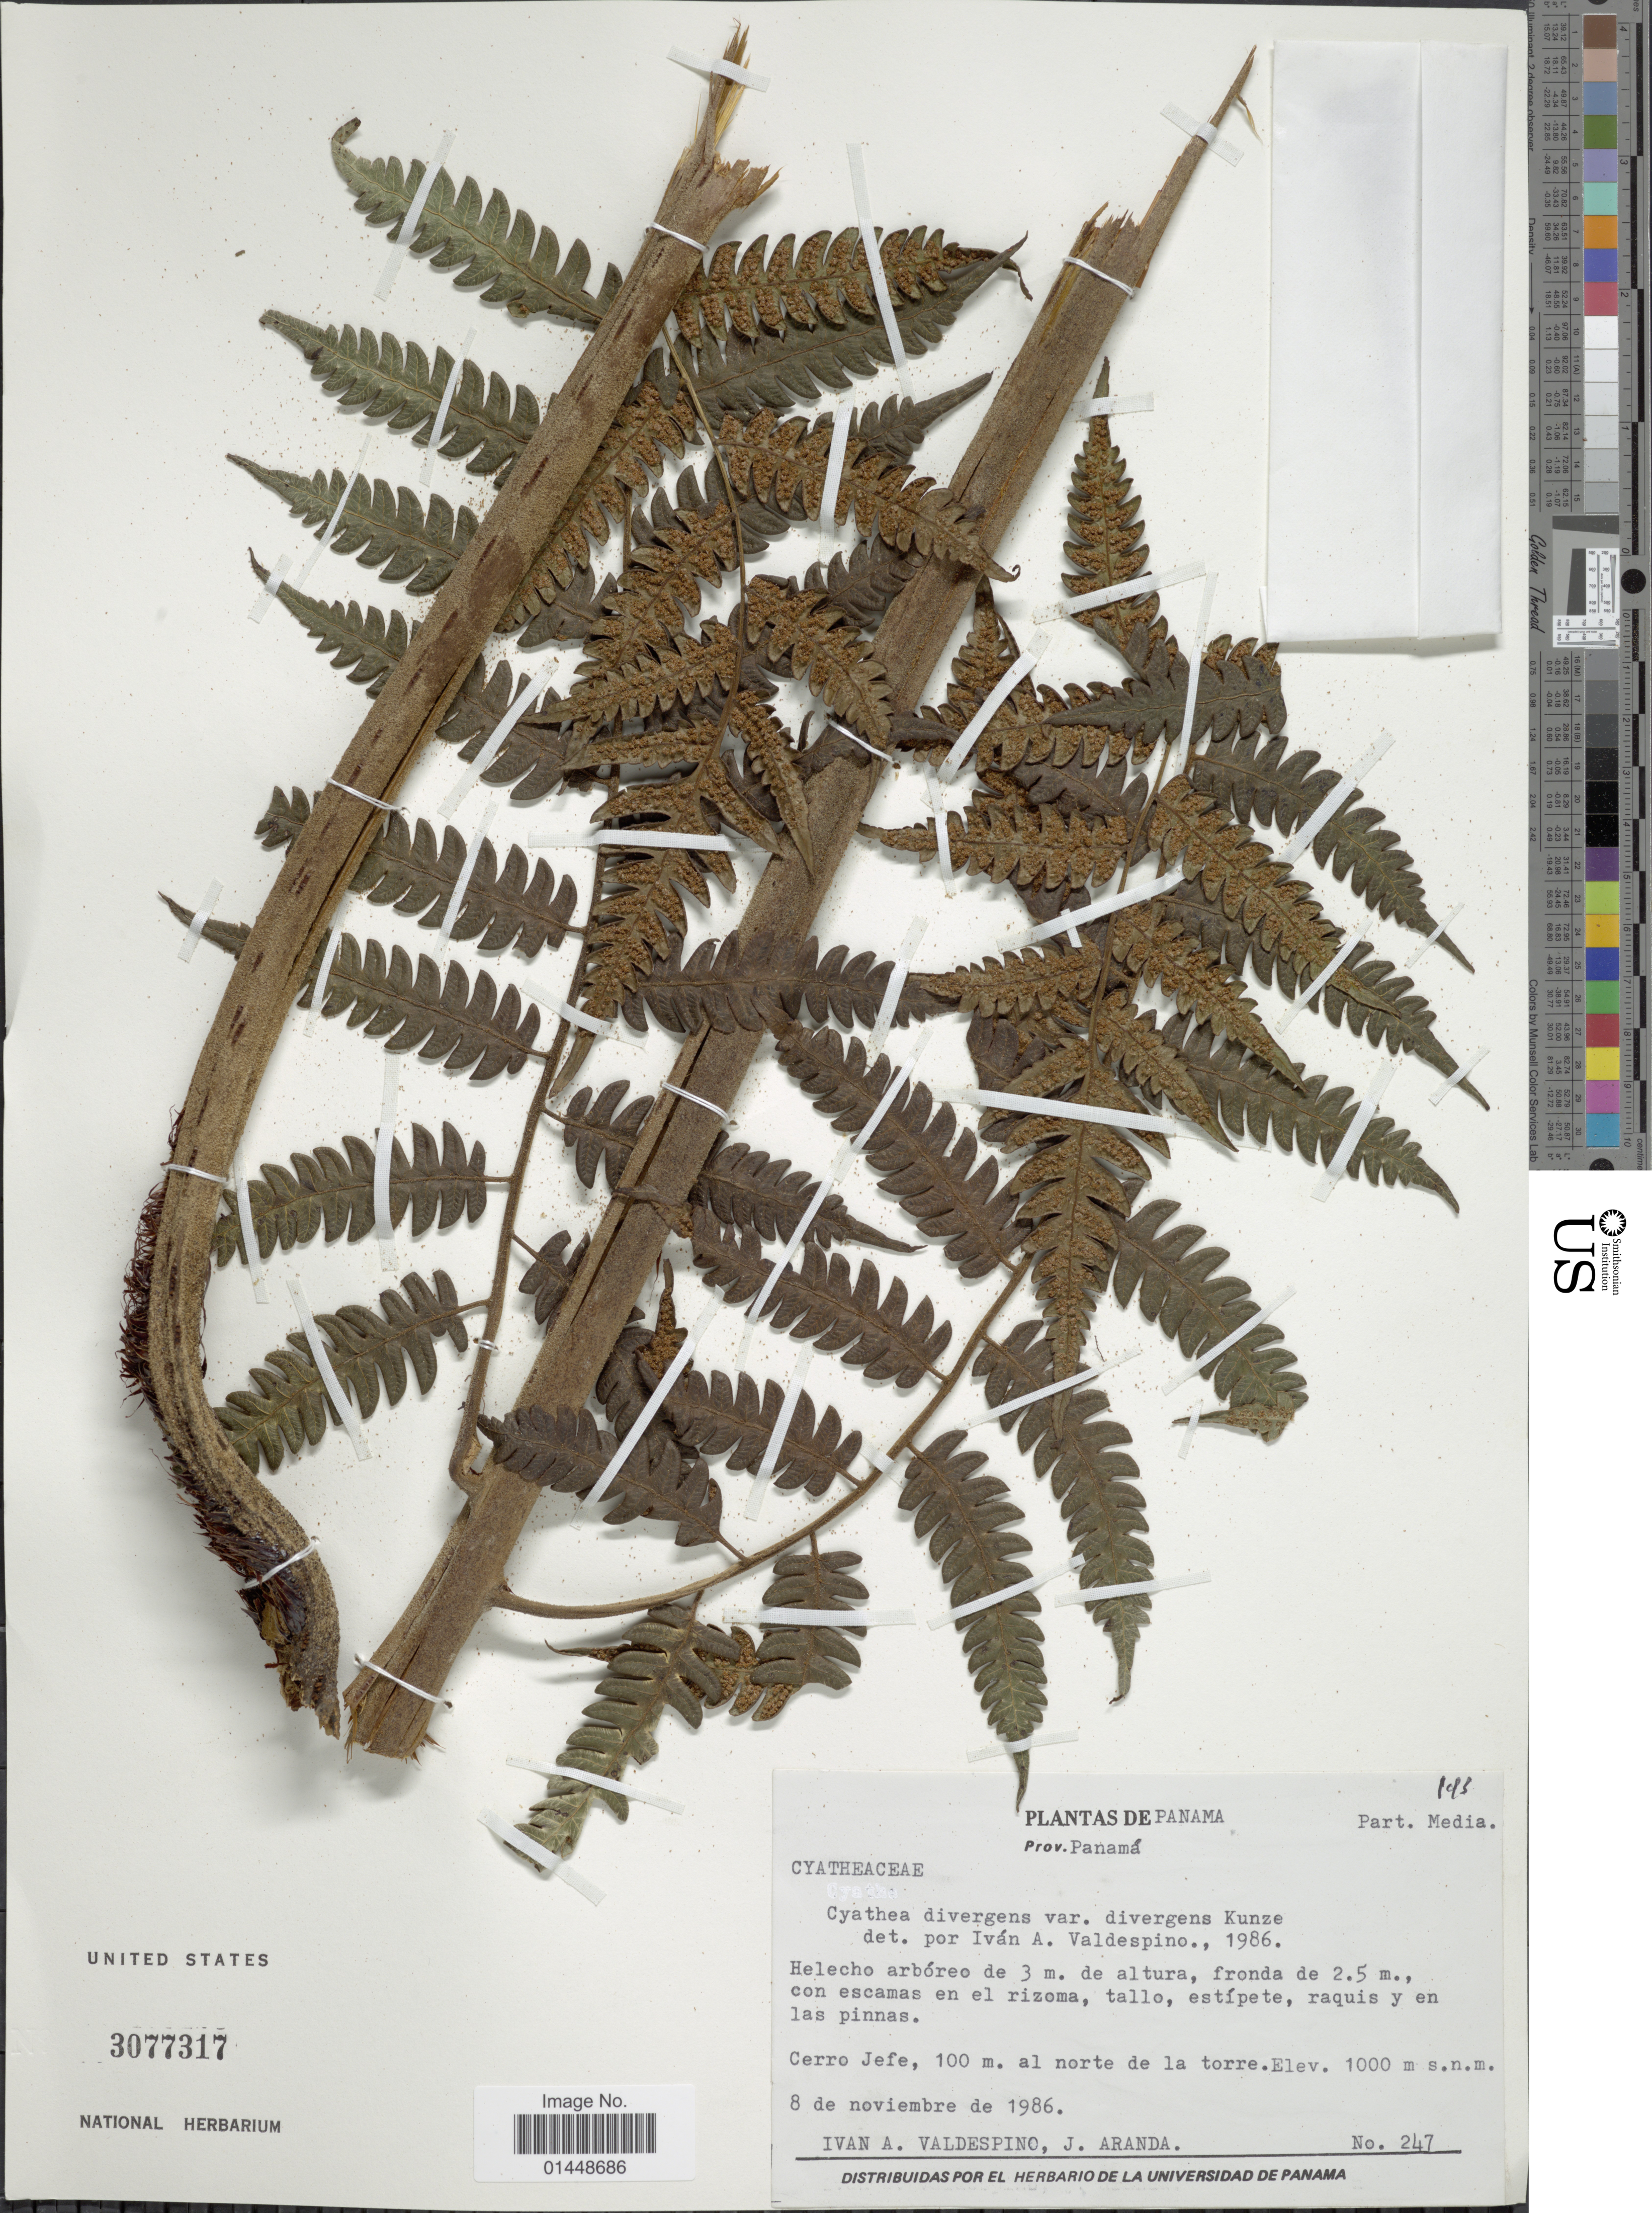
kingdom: Plantae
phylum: Tracheophyta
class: Polypodiopsida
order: Cyatheales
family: Cyatheaceae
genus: Cyathea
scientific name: Cyathea divergens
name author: Kunze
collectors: I. A. Valdespino & J. Aranda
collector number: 247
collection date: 1986-11-08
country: Panama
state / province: Panamá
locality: Prov. Panamá. Cerro Jefe, al norte de la torre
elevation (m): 100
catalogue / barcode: US 3077317